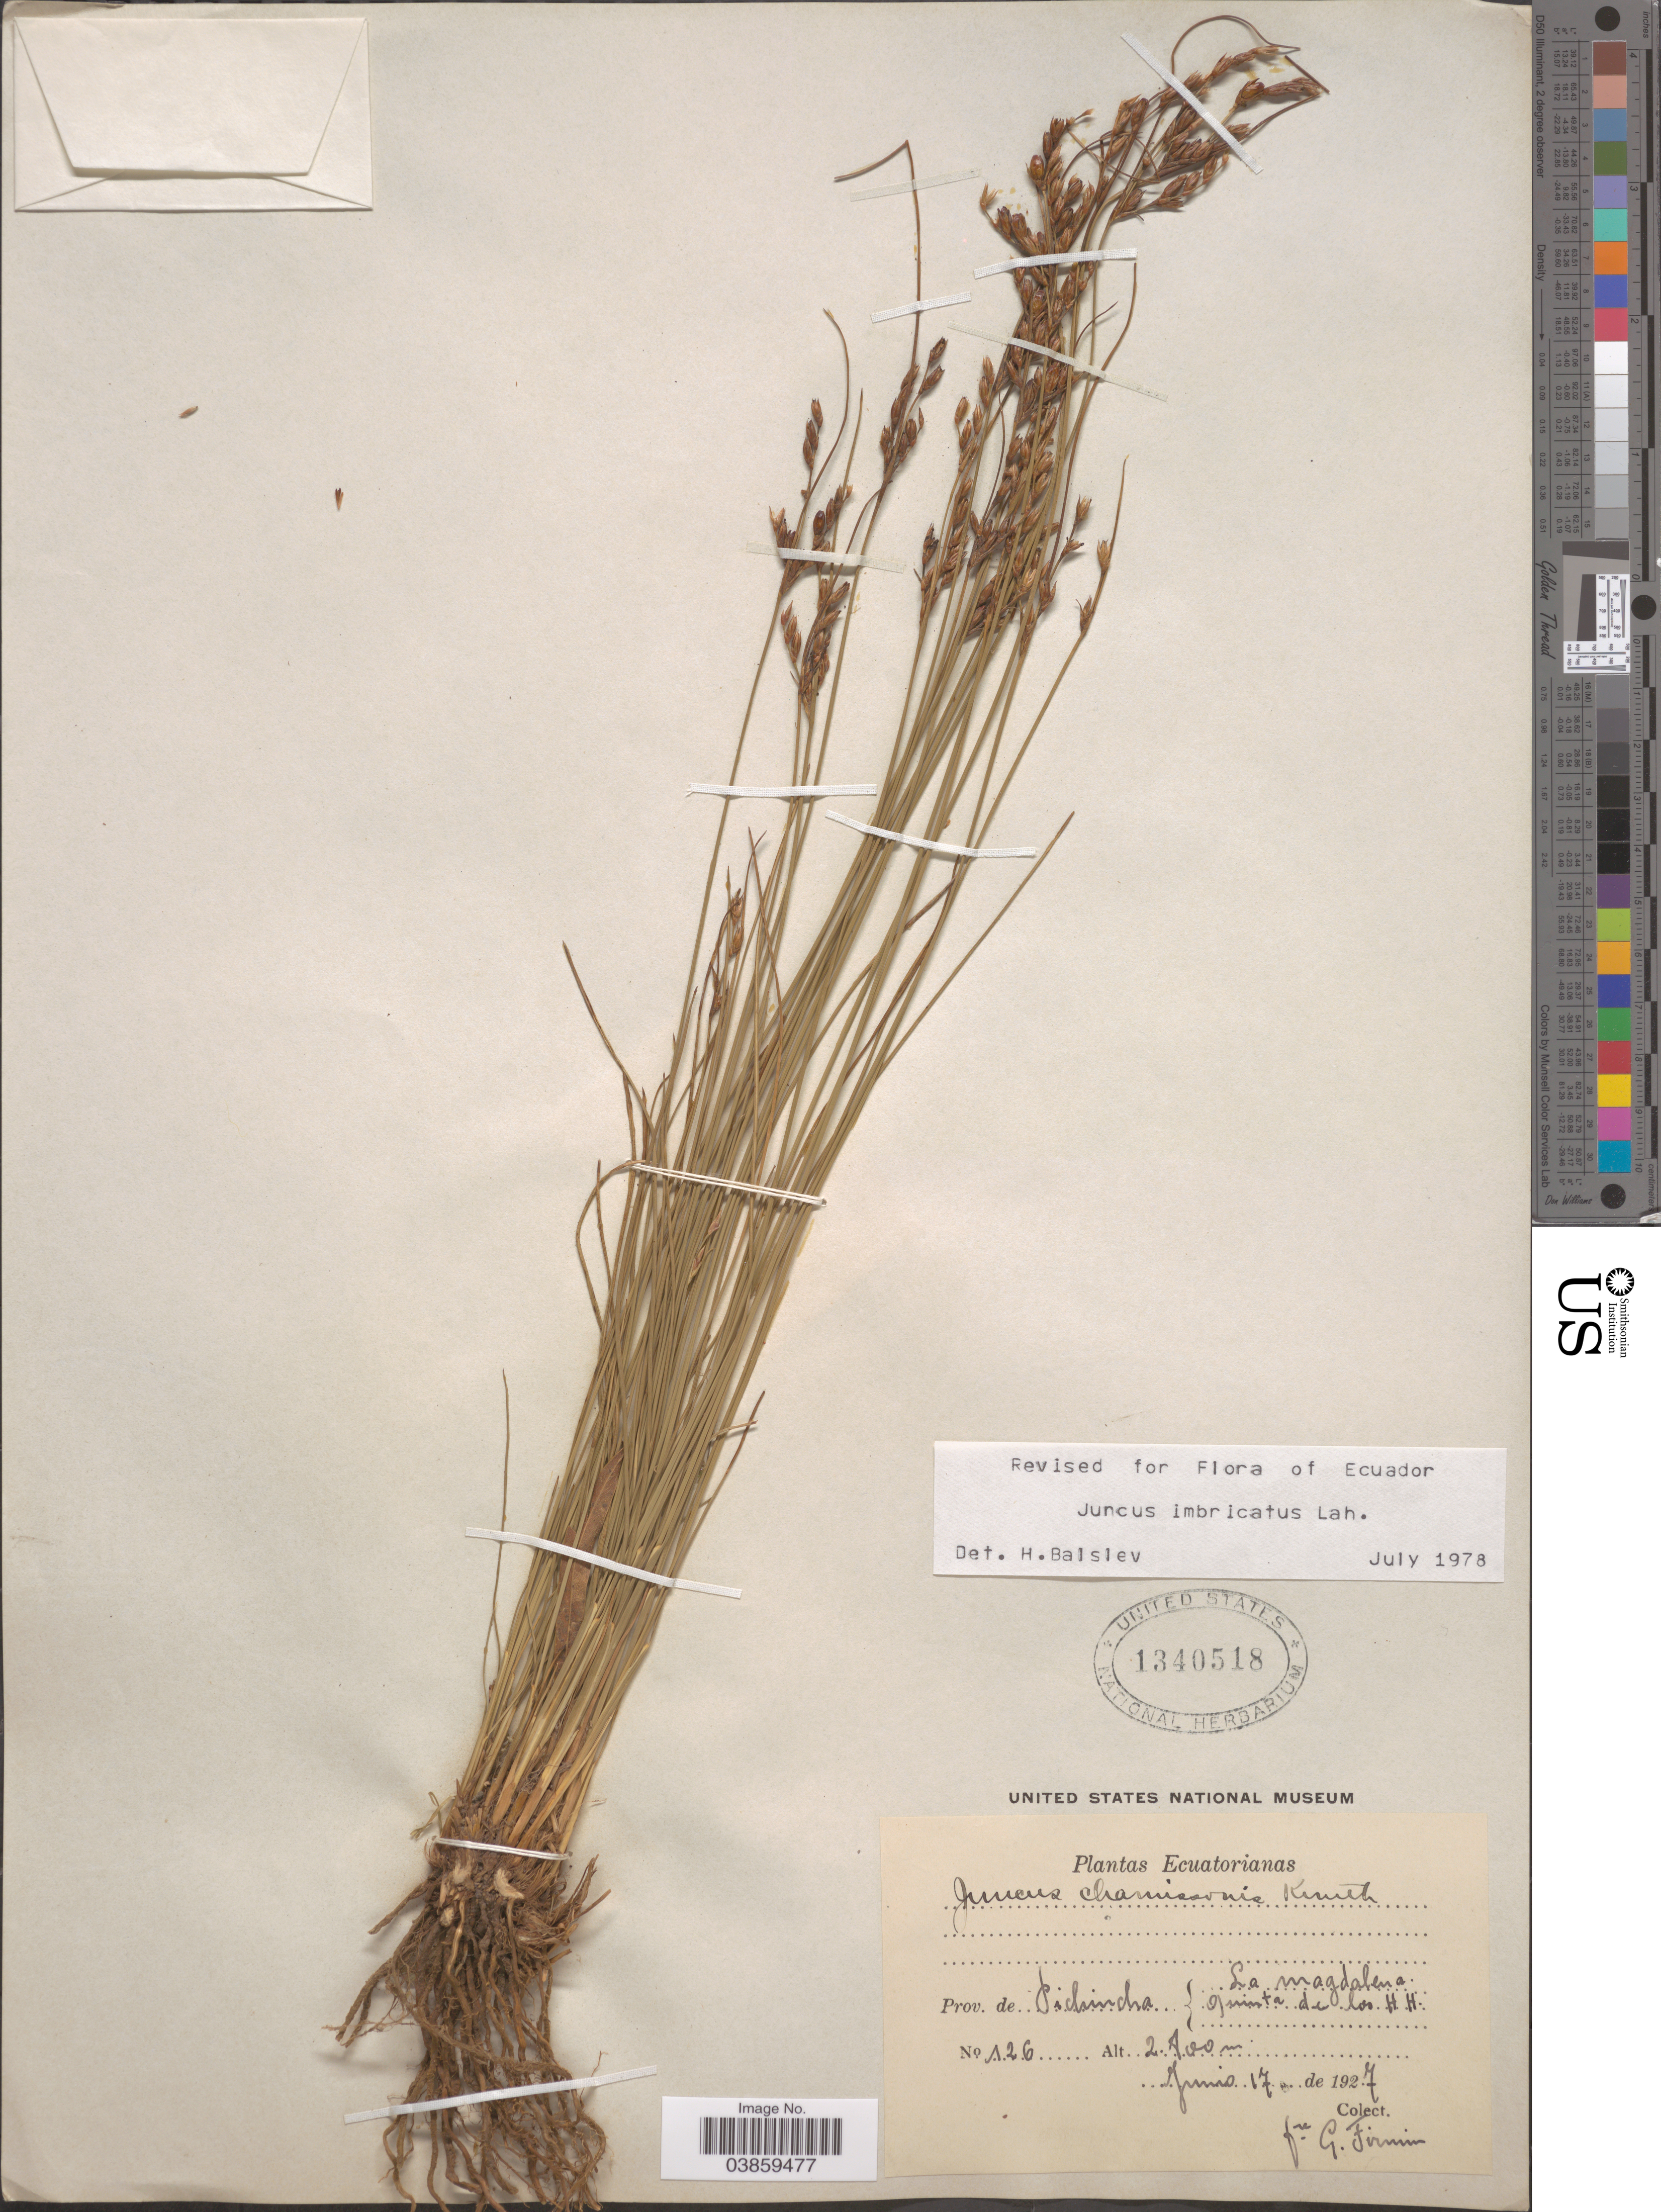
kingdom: Plantae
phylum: Tracheophyta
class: Liliopsida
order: Poales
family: Juncaceae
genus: Juncus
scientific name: Juncus imbricatus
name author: Laharpe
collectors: F. Firmin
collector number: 126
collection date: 1927-06-17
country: Ecuador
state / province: Pichincha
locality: La Magdalena quinta de los H. H.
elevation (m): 2800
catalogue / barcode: US 1340518